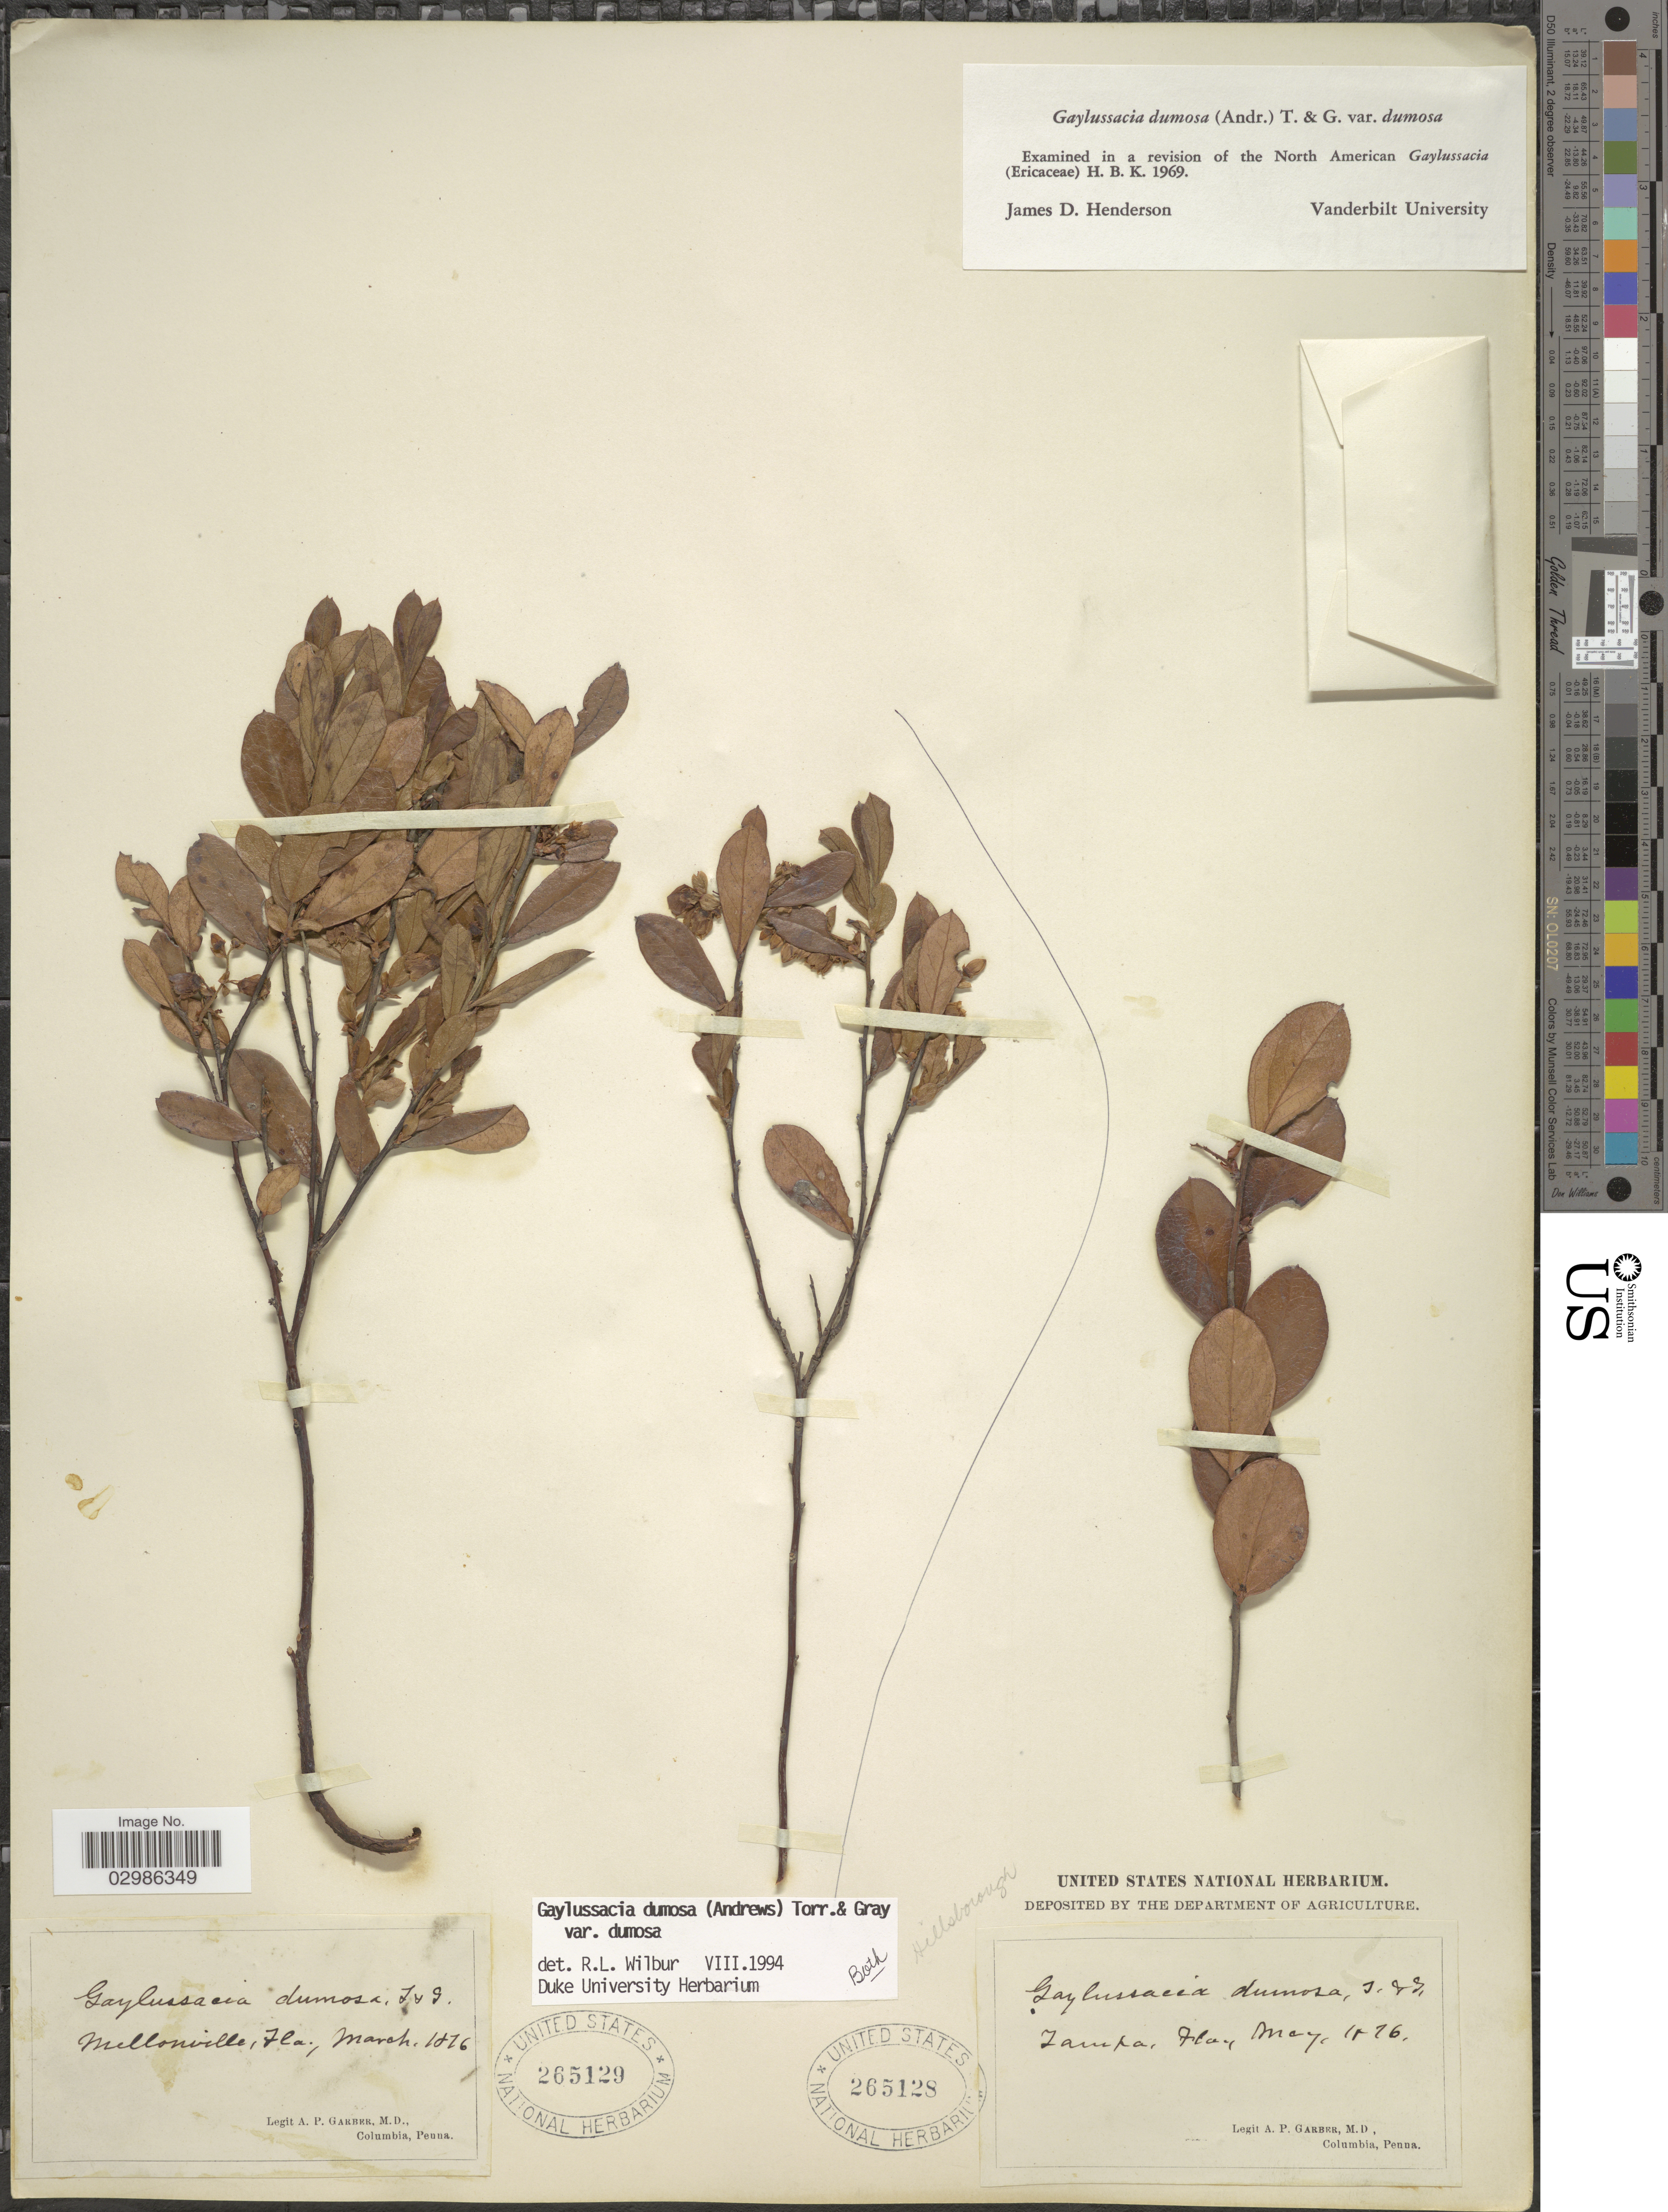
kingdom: Plantae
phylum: Tracheophyta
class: Magnoliopsida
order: Ericales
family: Ericaceae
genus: Gaylussacia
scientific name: Gaylussacia dumosa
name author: (Andrews) Torr. & A. Gray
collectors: A. P. Garber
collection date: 1876-05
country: United States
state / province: Florida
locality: Tampa. Hillsborough.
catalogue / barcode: US 265128-2